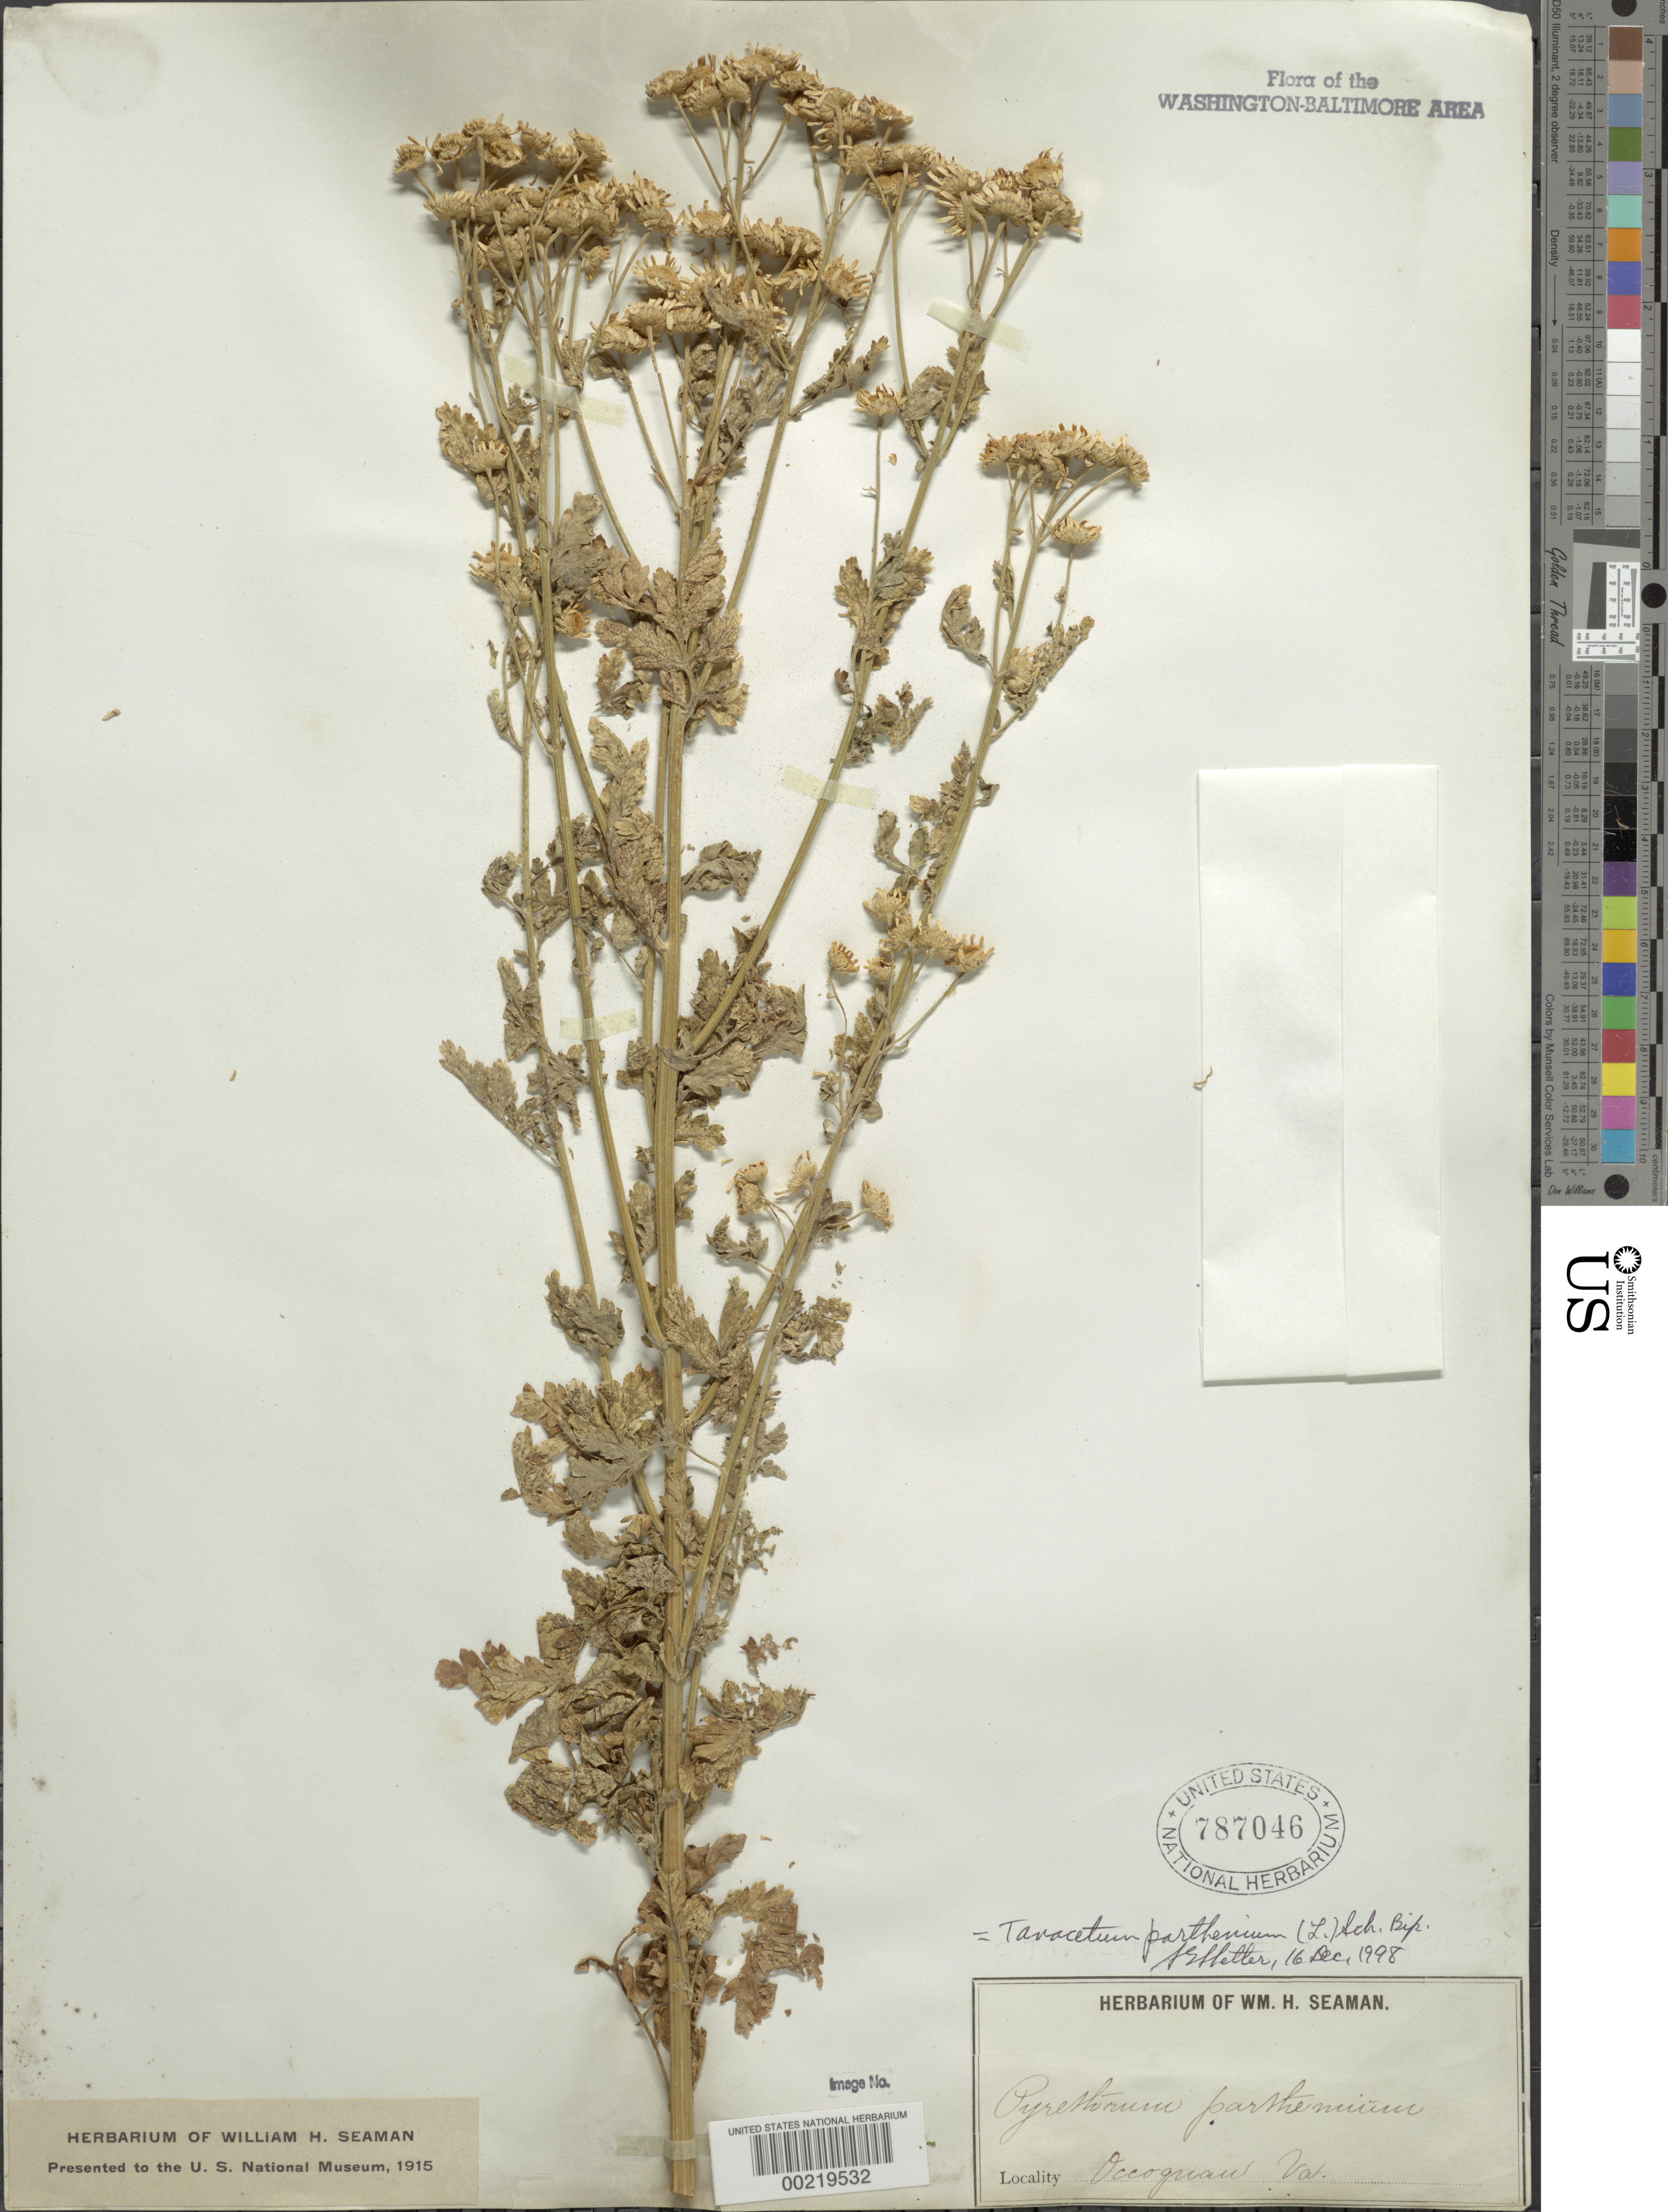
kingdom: Plantae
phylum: Tracheophyta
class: Magnoliopsida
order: Asterales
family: Asteraceae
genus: Tanacetum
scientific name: Tanacetum parthenium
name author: (L.) Sch. Bip.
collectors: W. Seaman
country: United States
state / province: Virginia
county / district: Prince William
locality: Occoquan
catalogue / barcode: US 787046